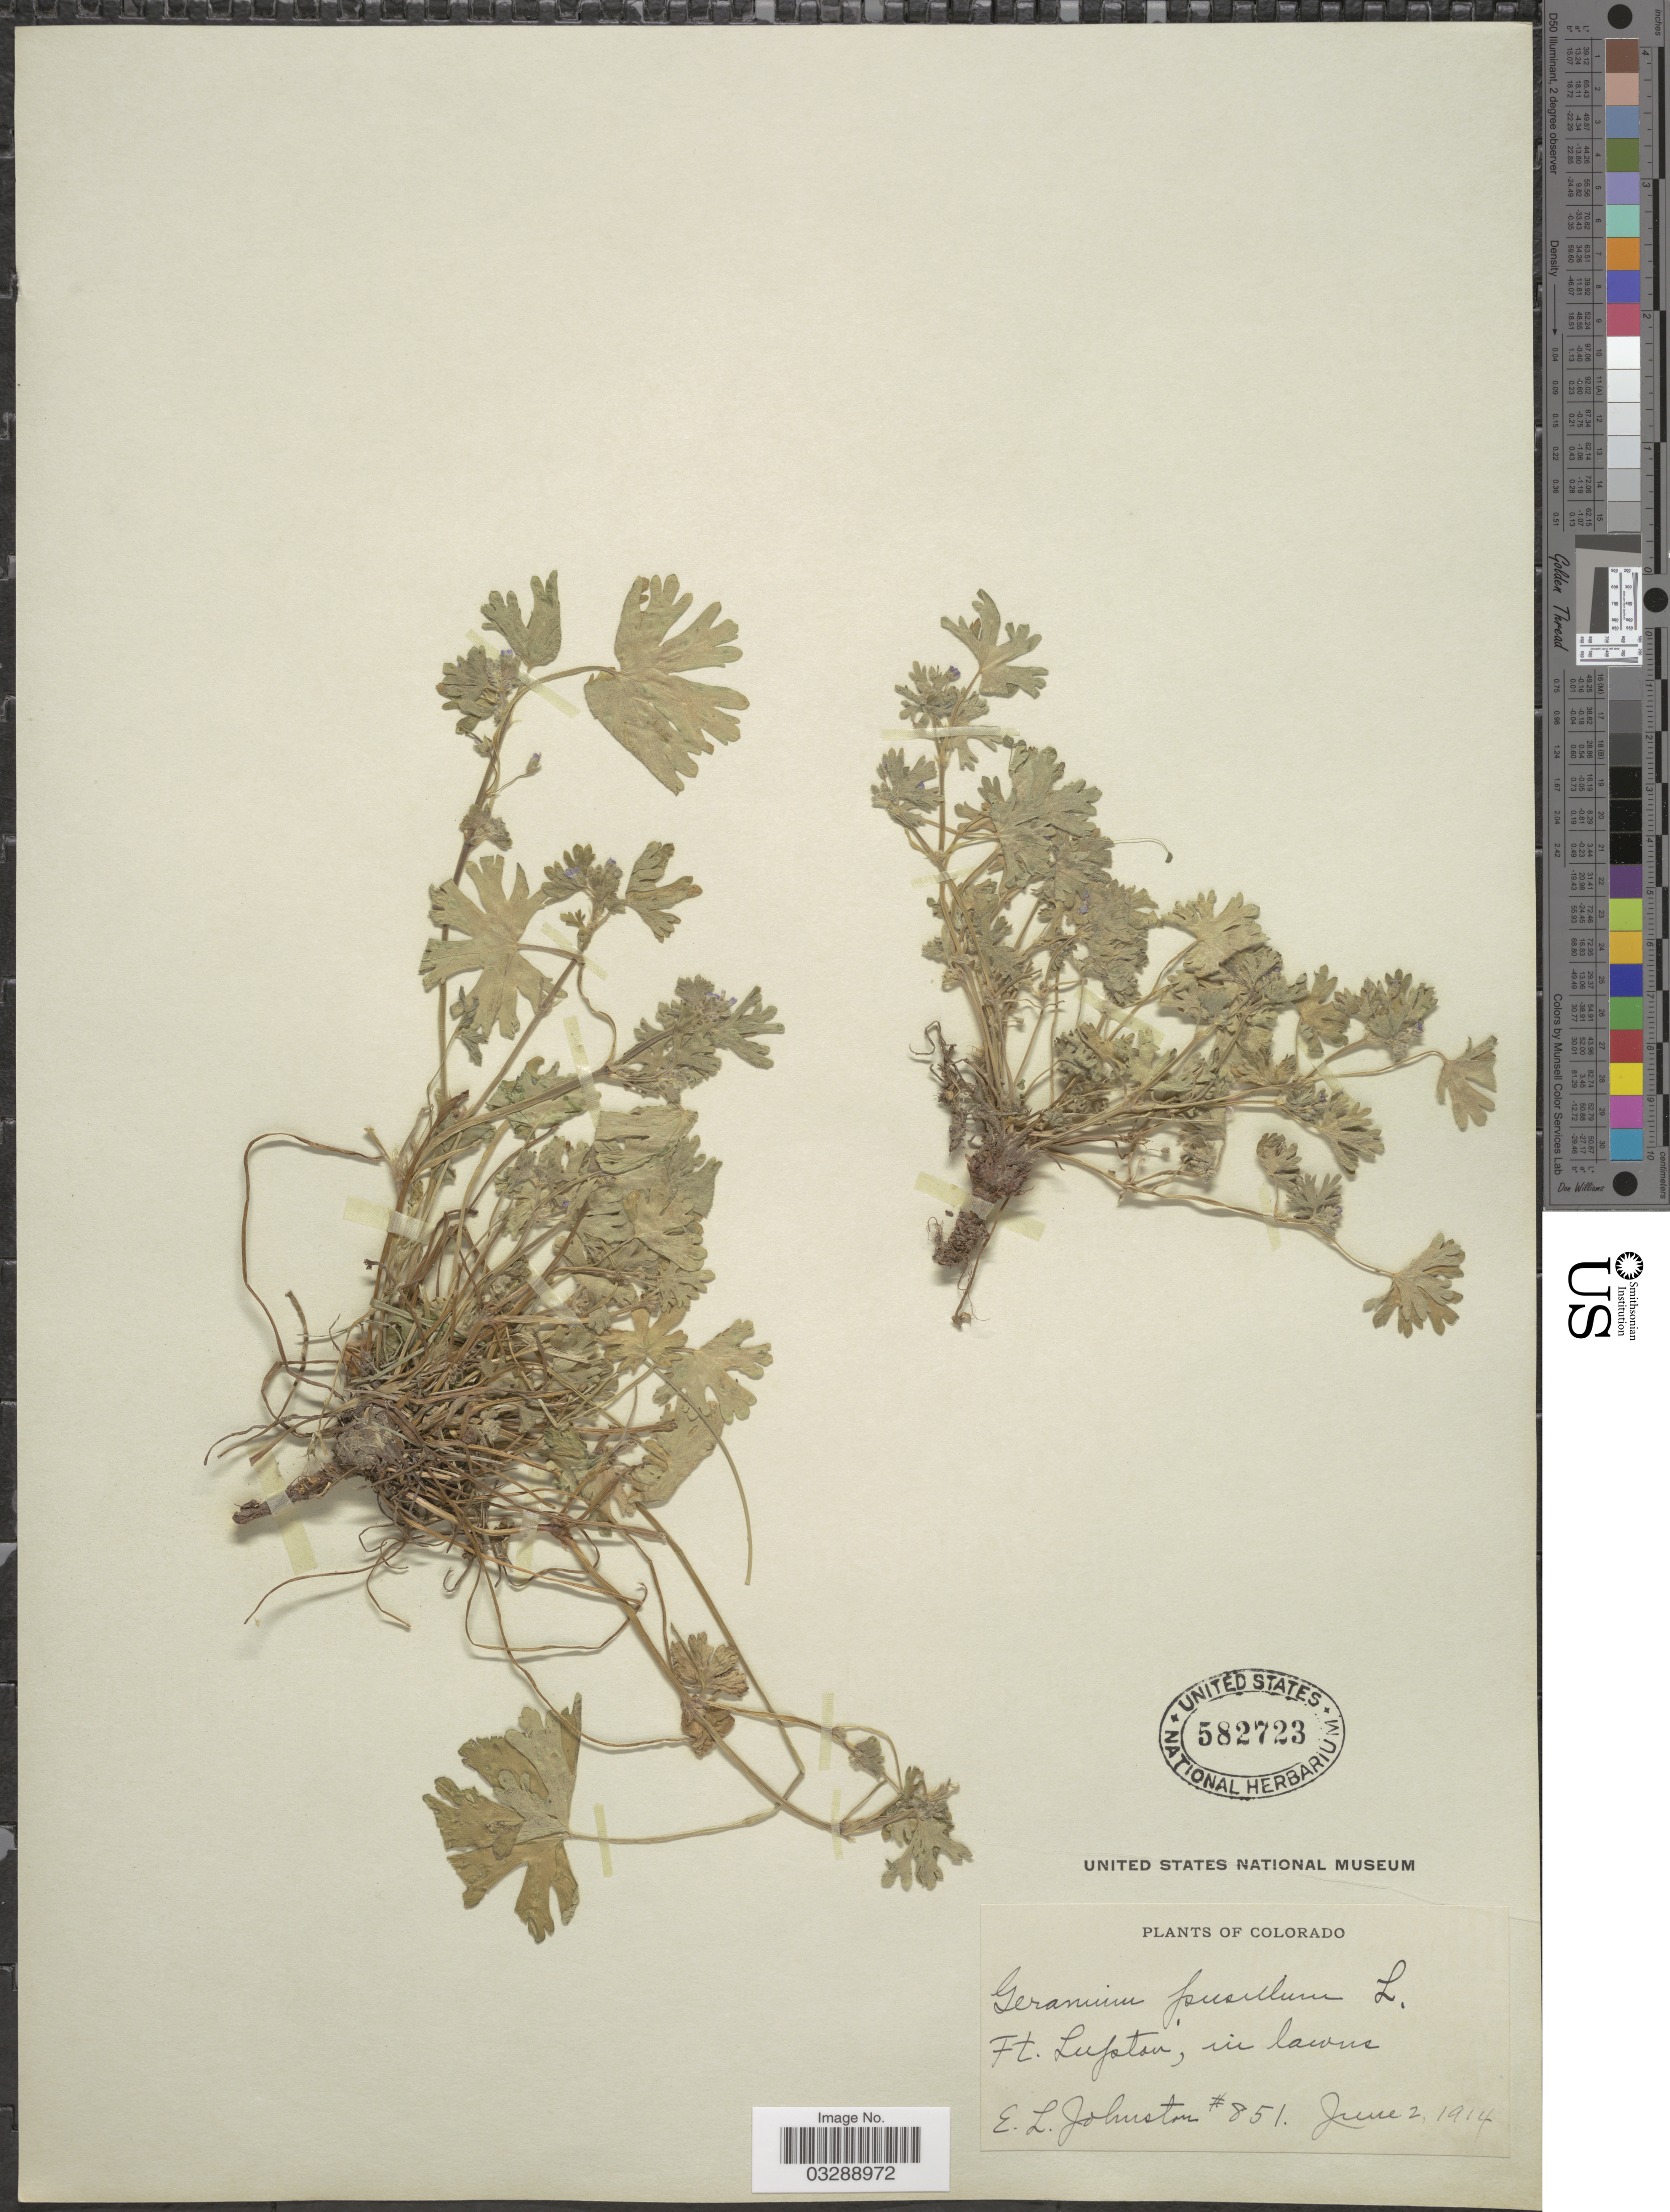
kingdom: Plantae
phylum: Tracheophyta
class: Magnoliopsida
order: Geraniales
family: Geraniaceae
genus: Geranium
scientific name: Geranium pusillum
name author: L.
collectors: E. L. Johnston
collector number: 851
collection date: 1914-06-02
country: United States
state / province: Colorado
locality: Ft. Lupton, in lawns.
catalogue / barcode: US 582723